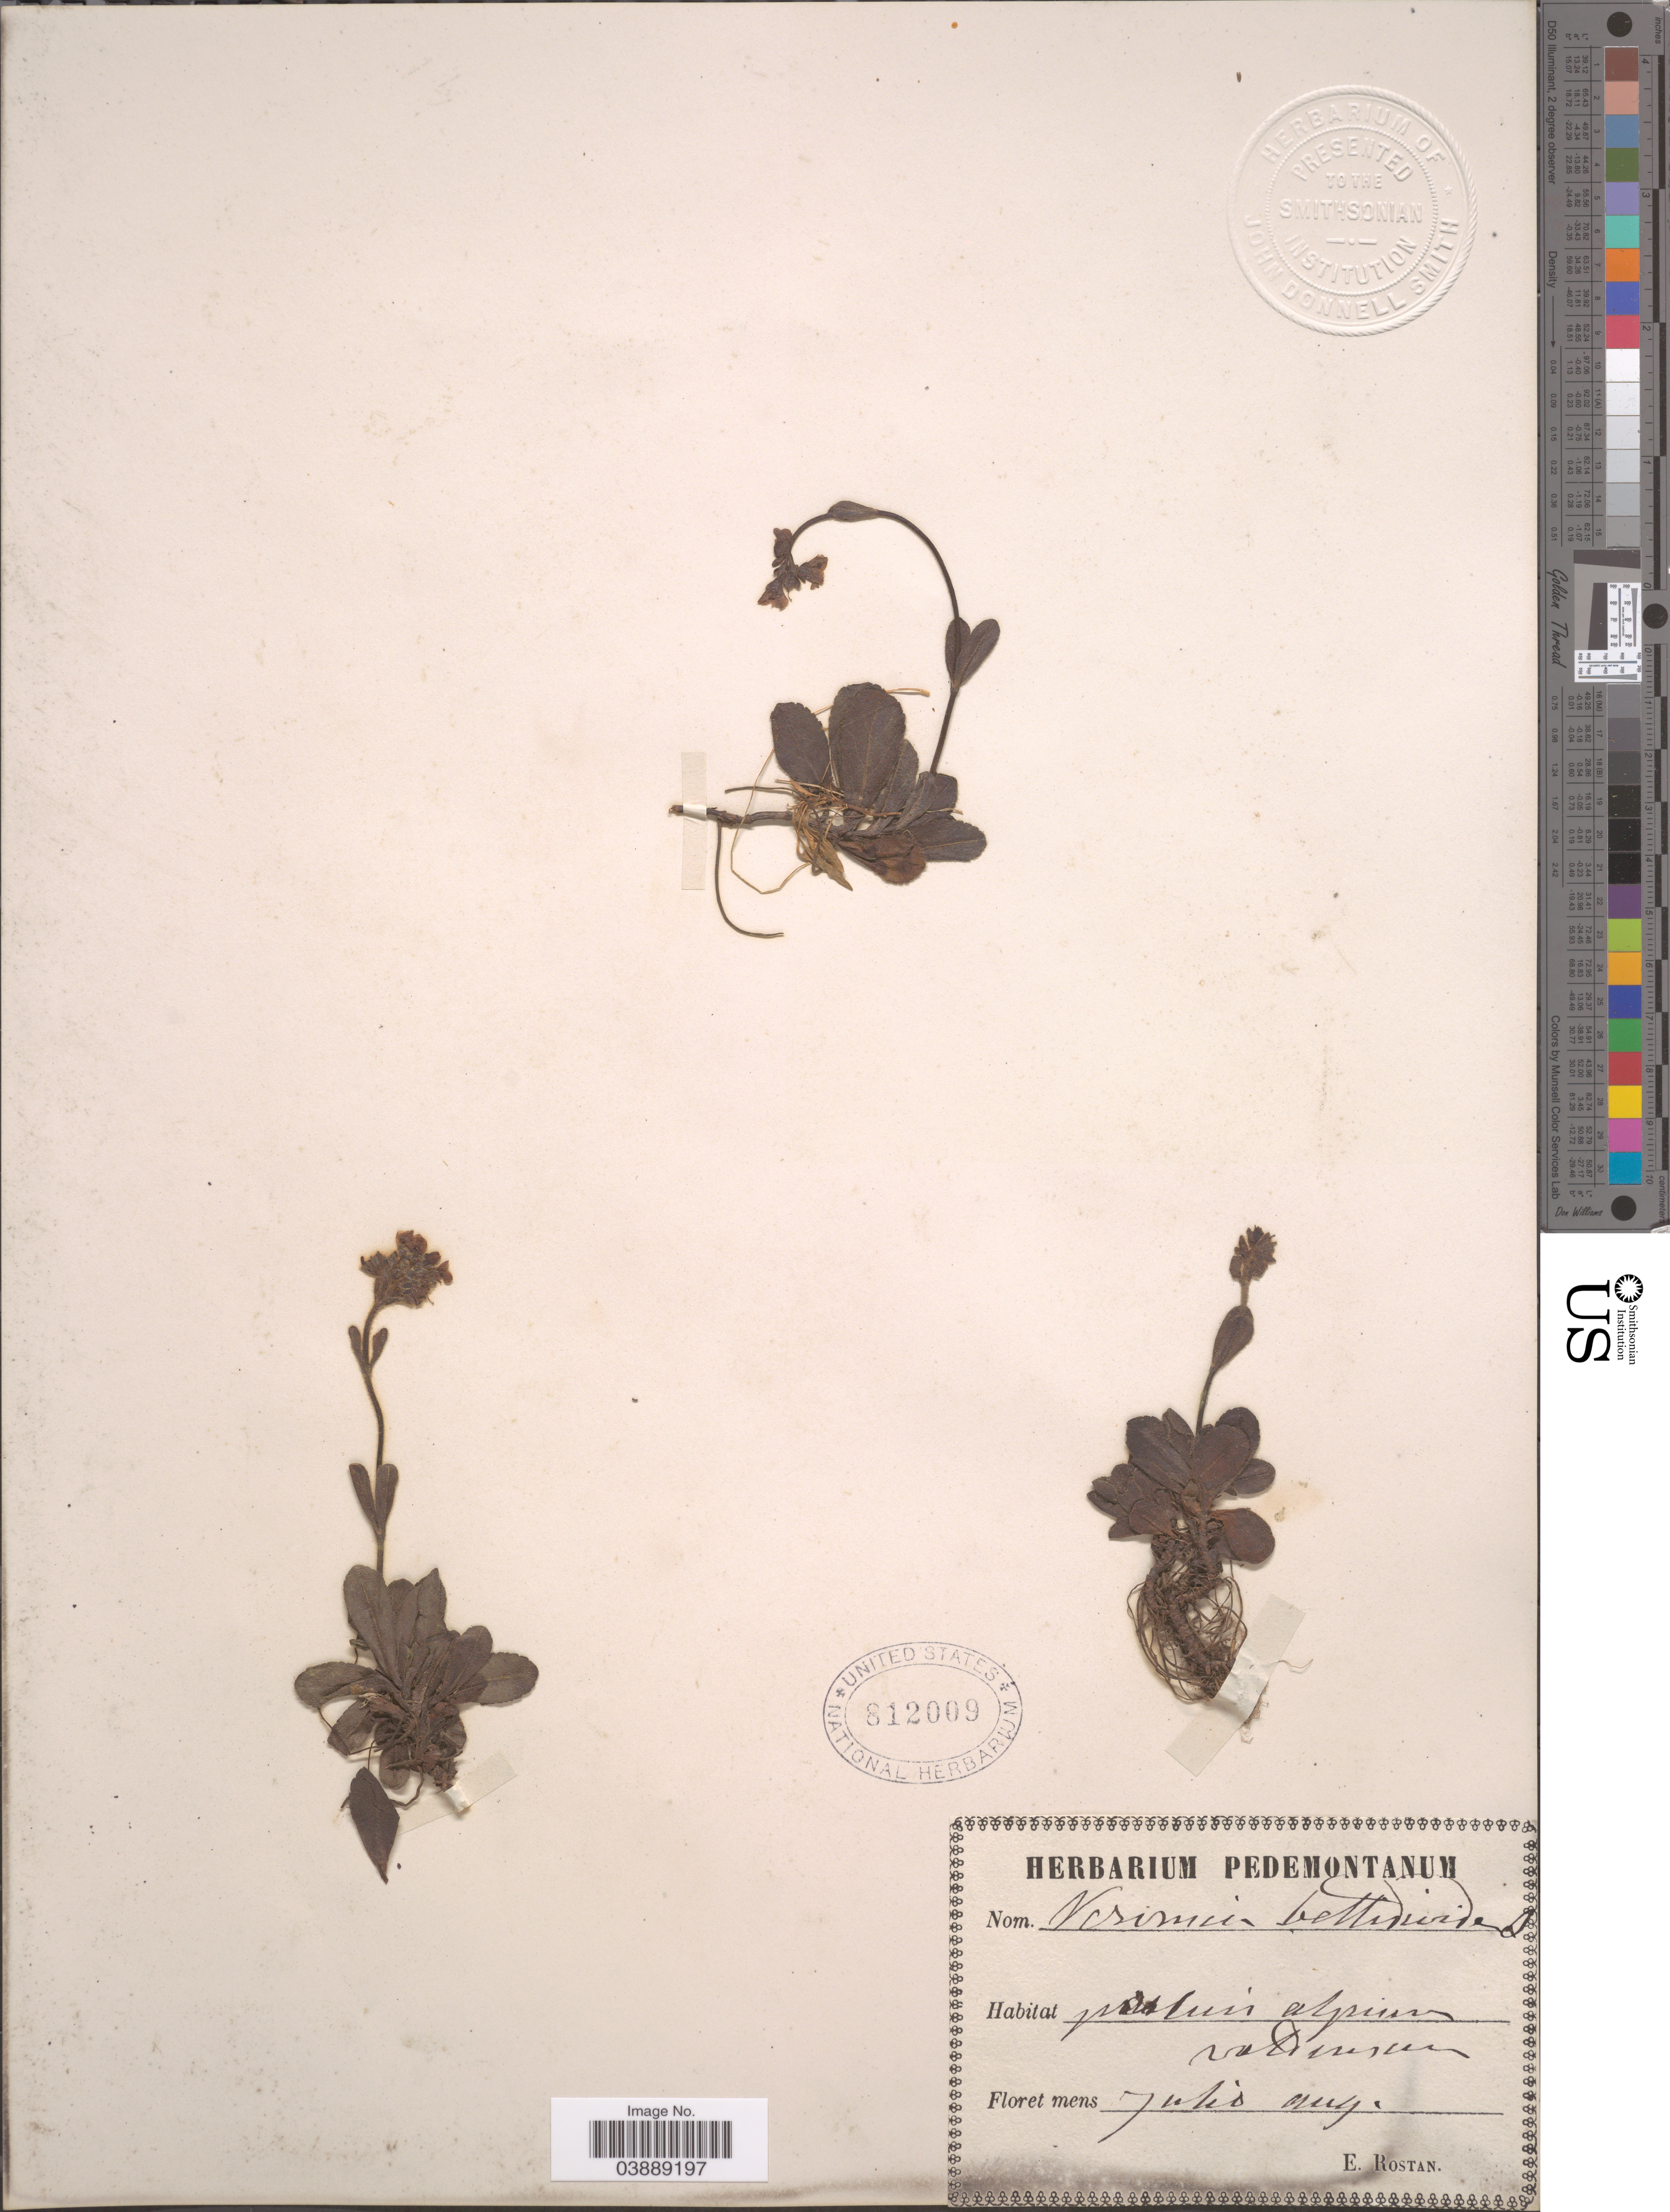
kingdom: Plantae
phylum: Tracheophyta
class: Magnoliopsida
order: Lamiales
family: Plantaginaceae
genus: Veronica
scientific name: Veronica bellidioides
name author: L.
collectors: E. Rostan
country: Italy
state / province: Piedmont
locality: Patuin alpium valiusculum. [interpreted]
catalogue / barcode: US 812009